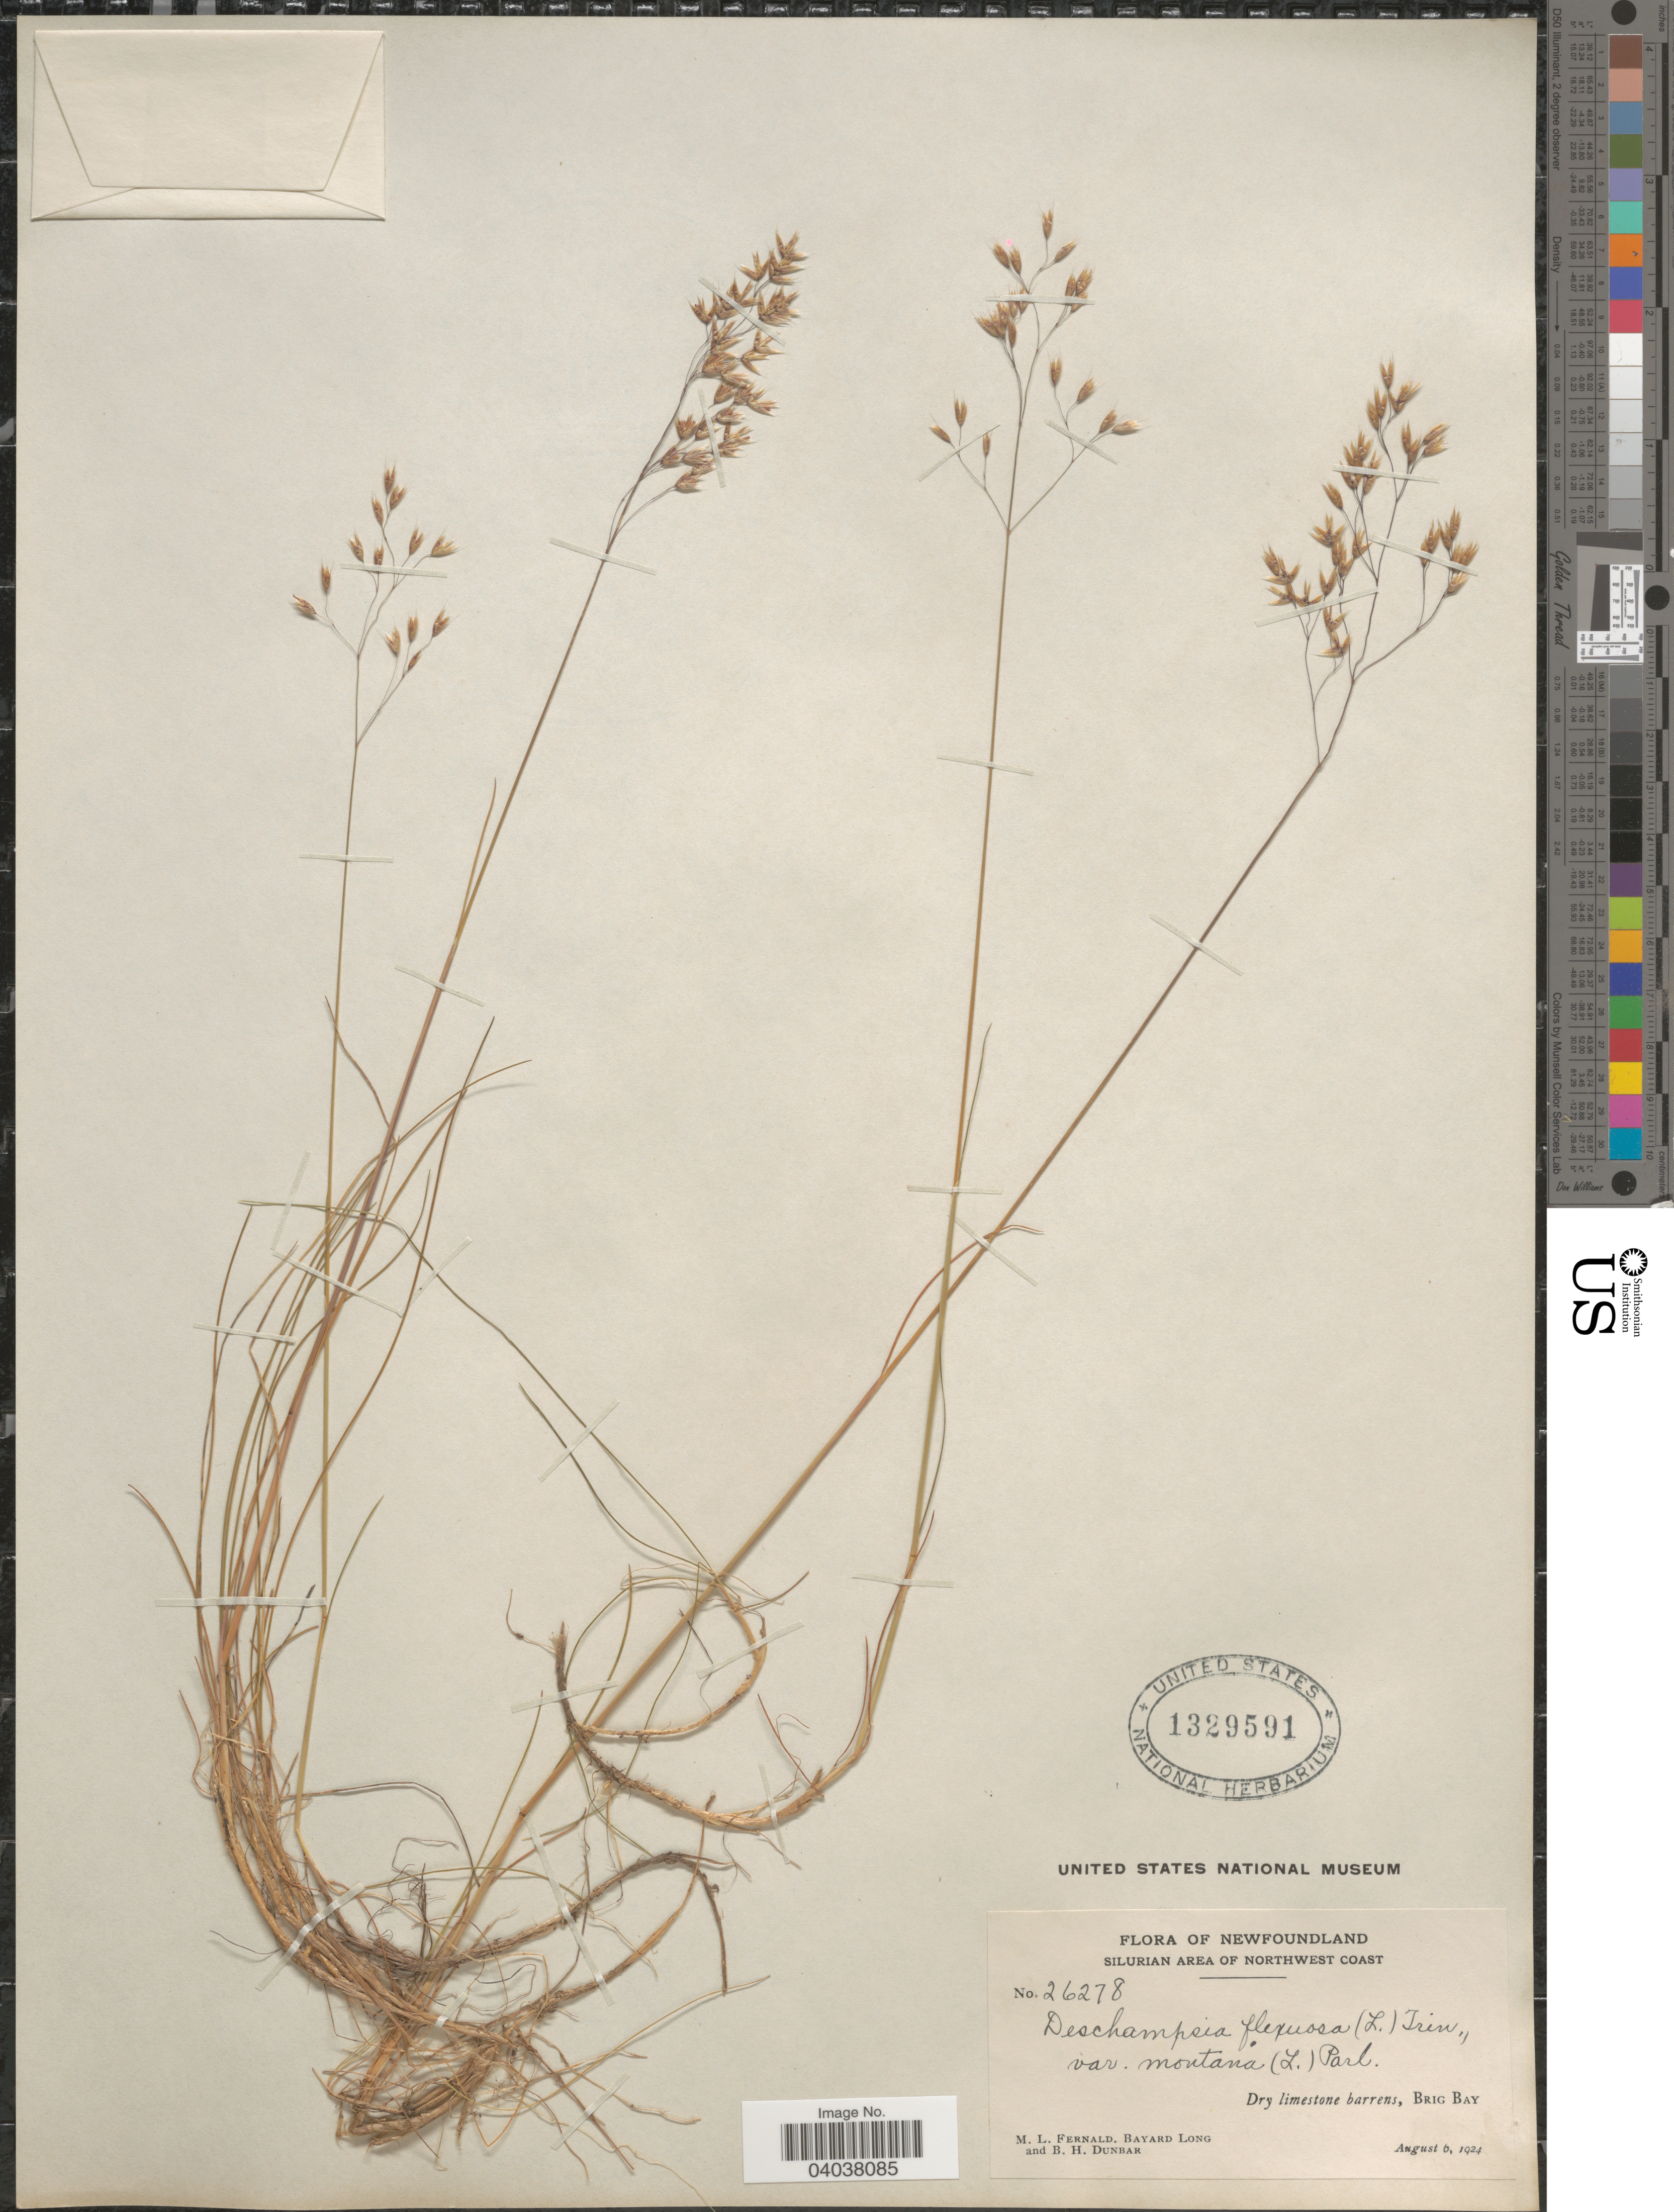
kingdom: Plantae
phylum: Tracheophyta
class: Liliopsida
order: Poales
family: Poaceae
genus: Deschampsia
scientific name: Deschampsia cespitosa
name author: (L.) P. Beauv.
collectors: M. L. Fernald, B. Long & B. Dunbar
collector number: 26278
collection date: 1924-08-06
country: Canada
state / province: Newfoundland and Labrador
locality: Silurian Area of Northwest Coast. Brig Bay.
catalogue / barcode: US 1329591